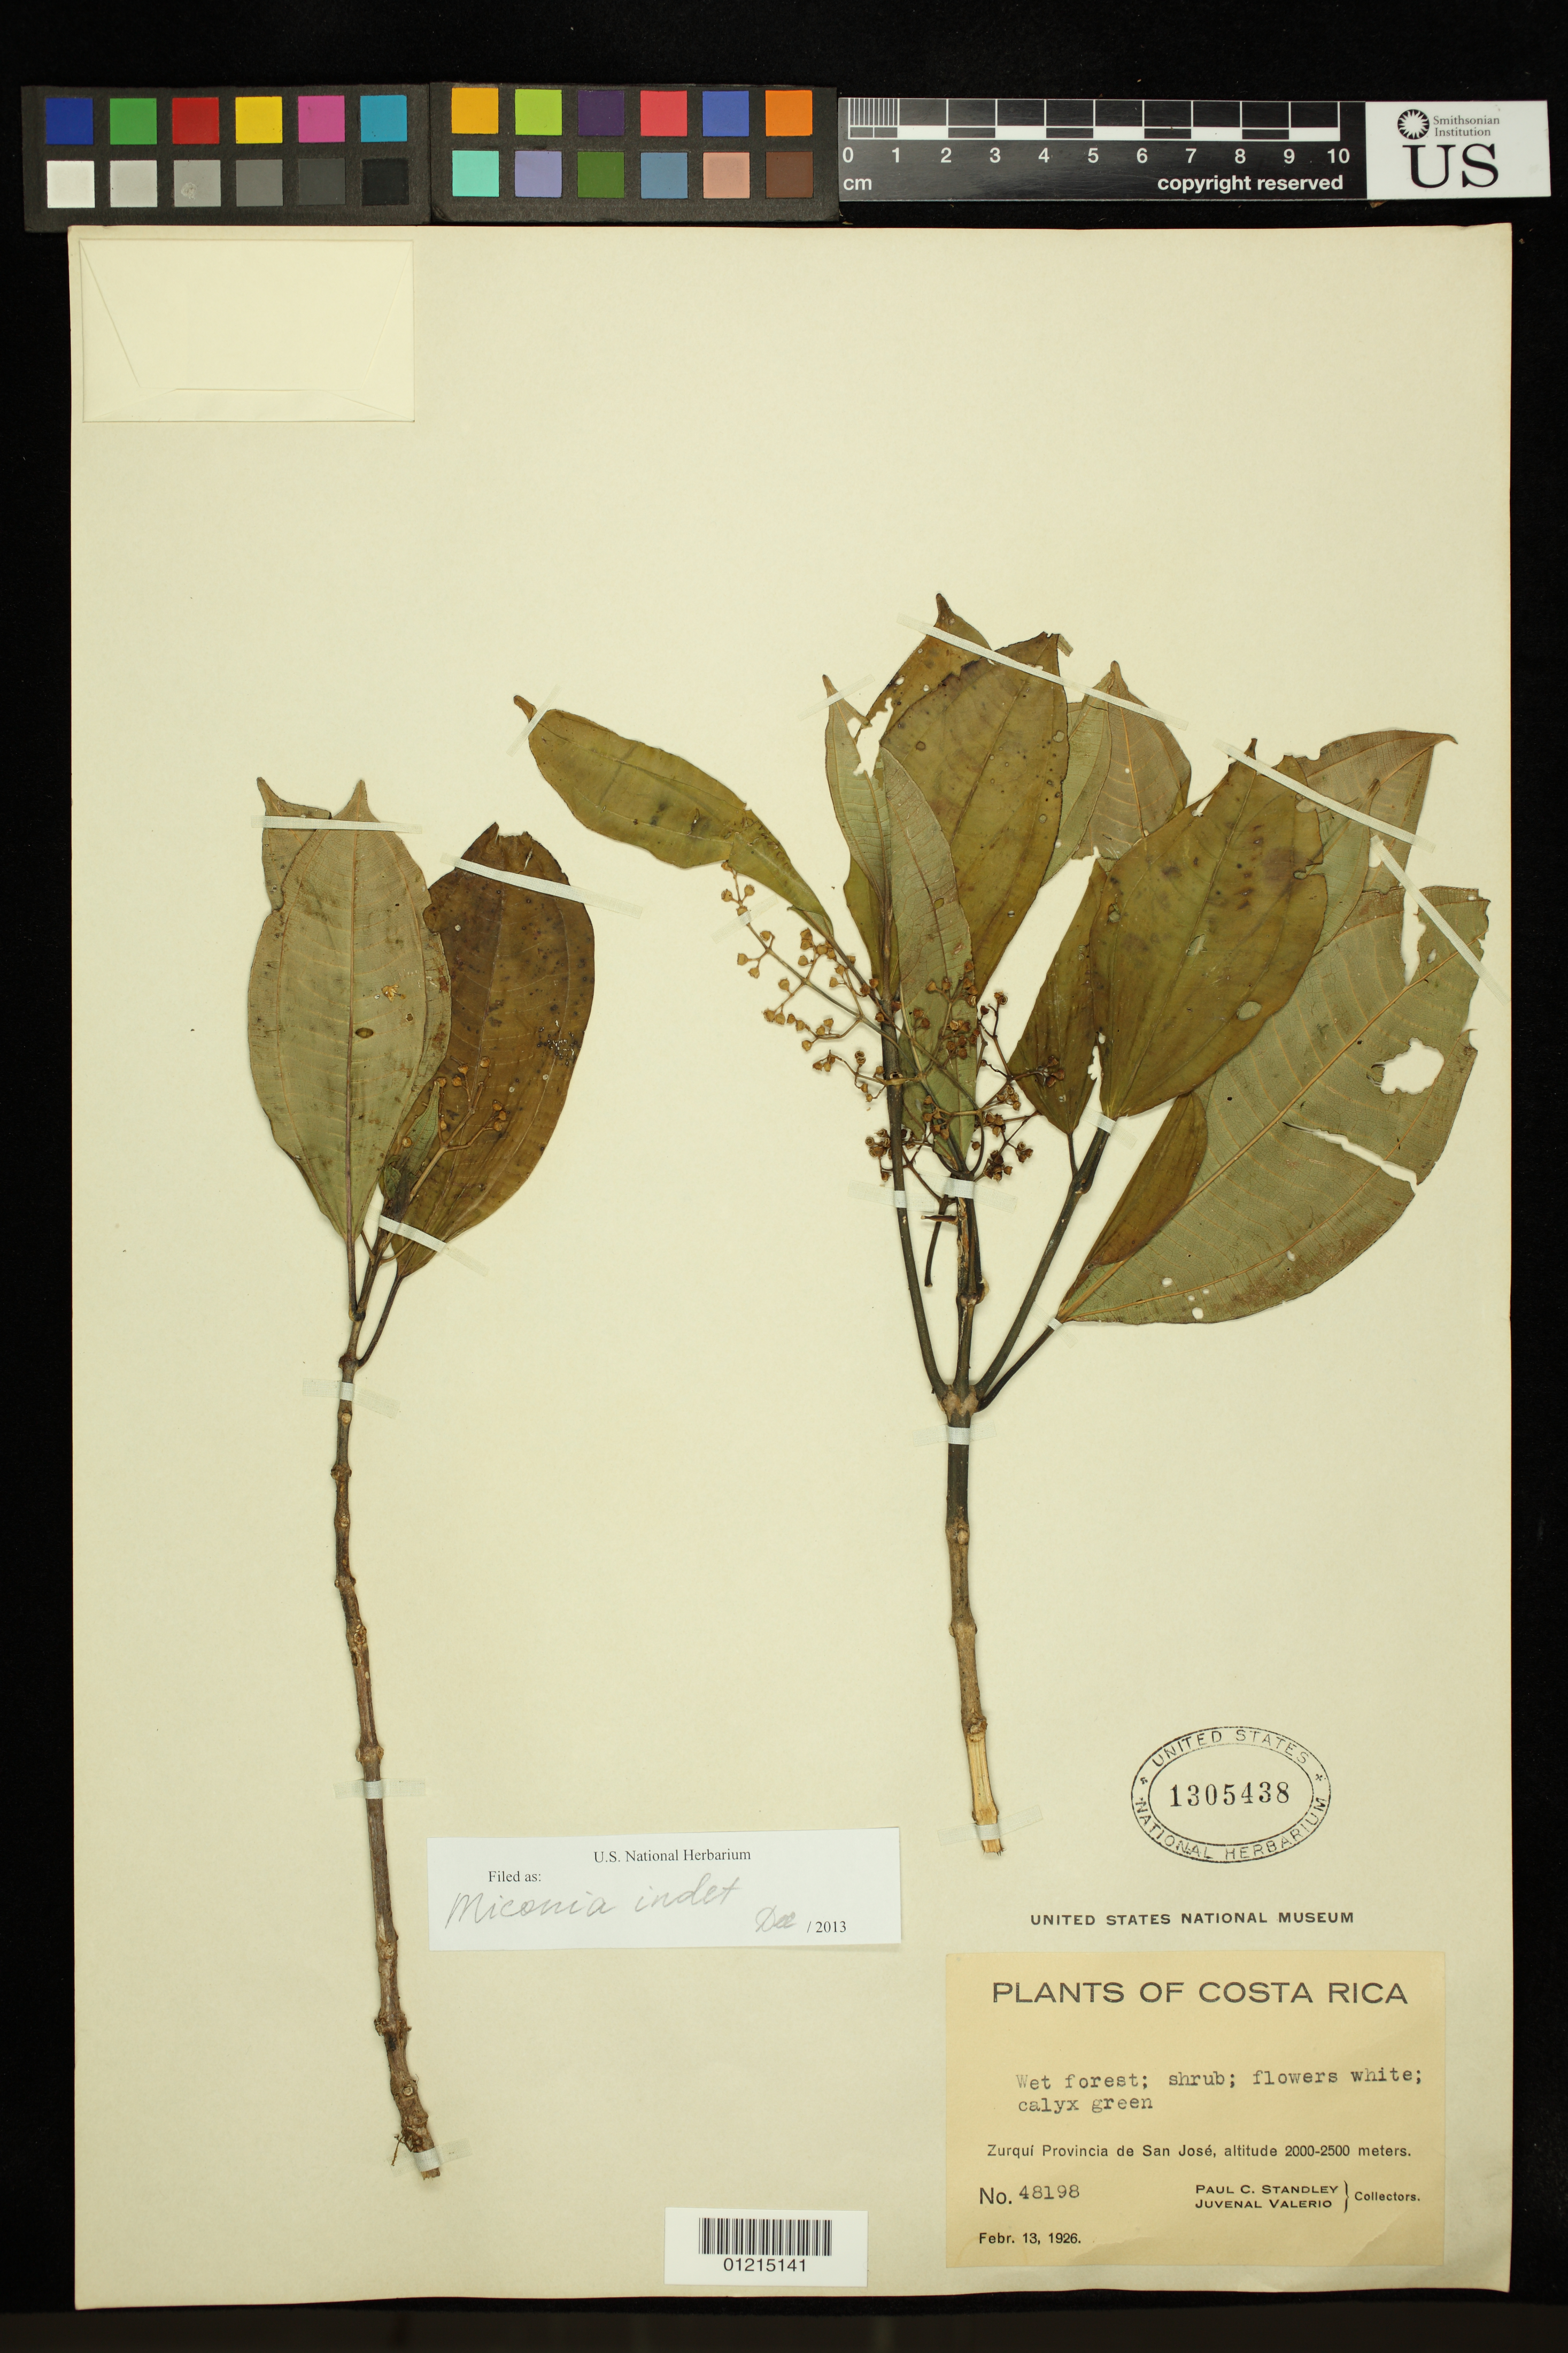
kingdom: Plantae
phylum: Tracheophyta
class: Magnoliopsida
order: Myrtales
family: Melastomataceae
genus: Miconia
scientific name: Miconia sp.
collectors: P. C. Standley & J. Valerio R.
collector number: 48198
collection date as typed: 13 Feb 1926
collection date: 1926-02-13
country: Costa Rica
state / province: San José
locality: Zurqui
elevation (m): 2000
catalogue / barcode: US 1305438